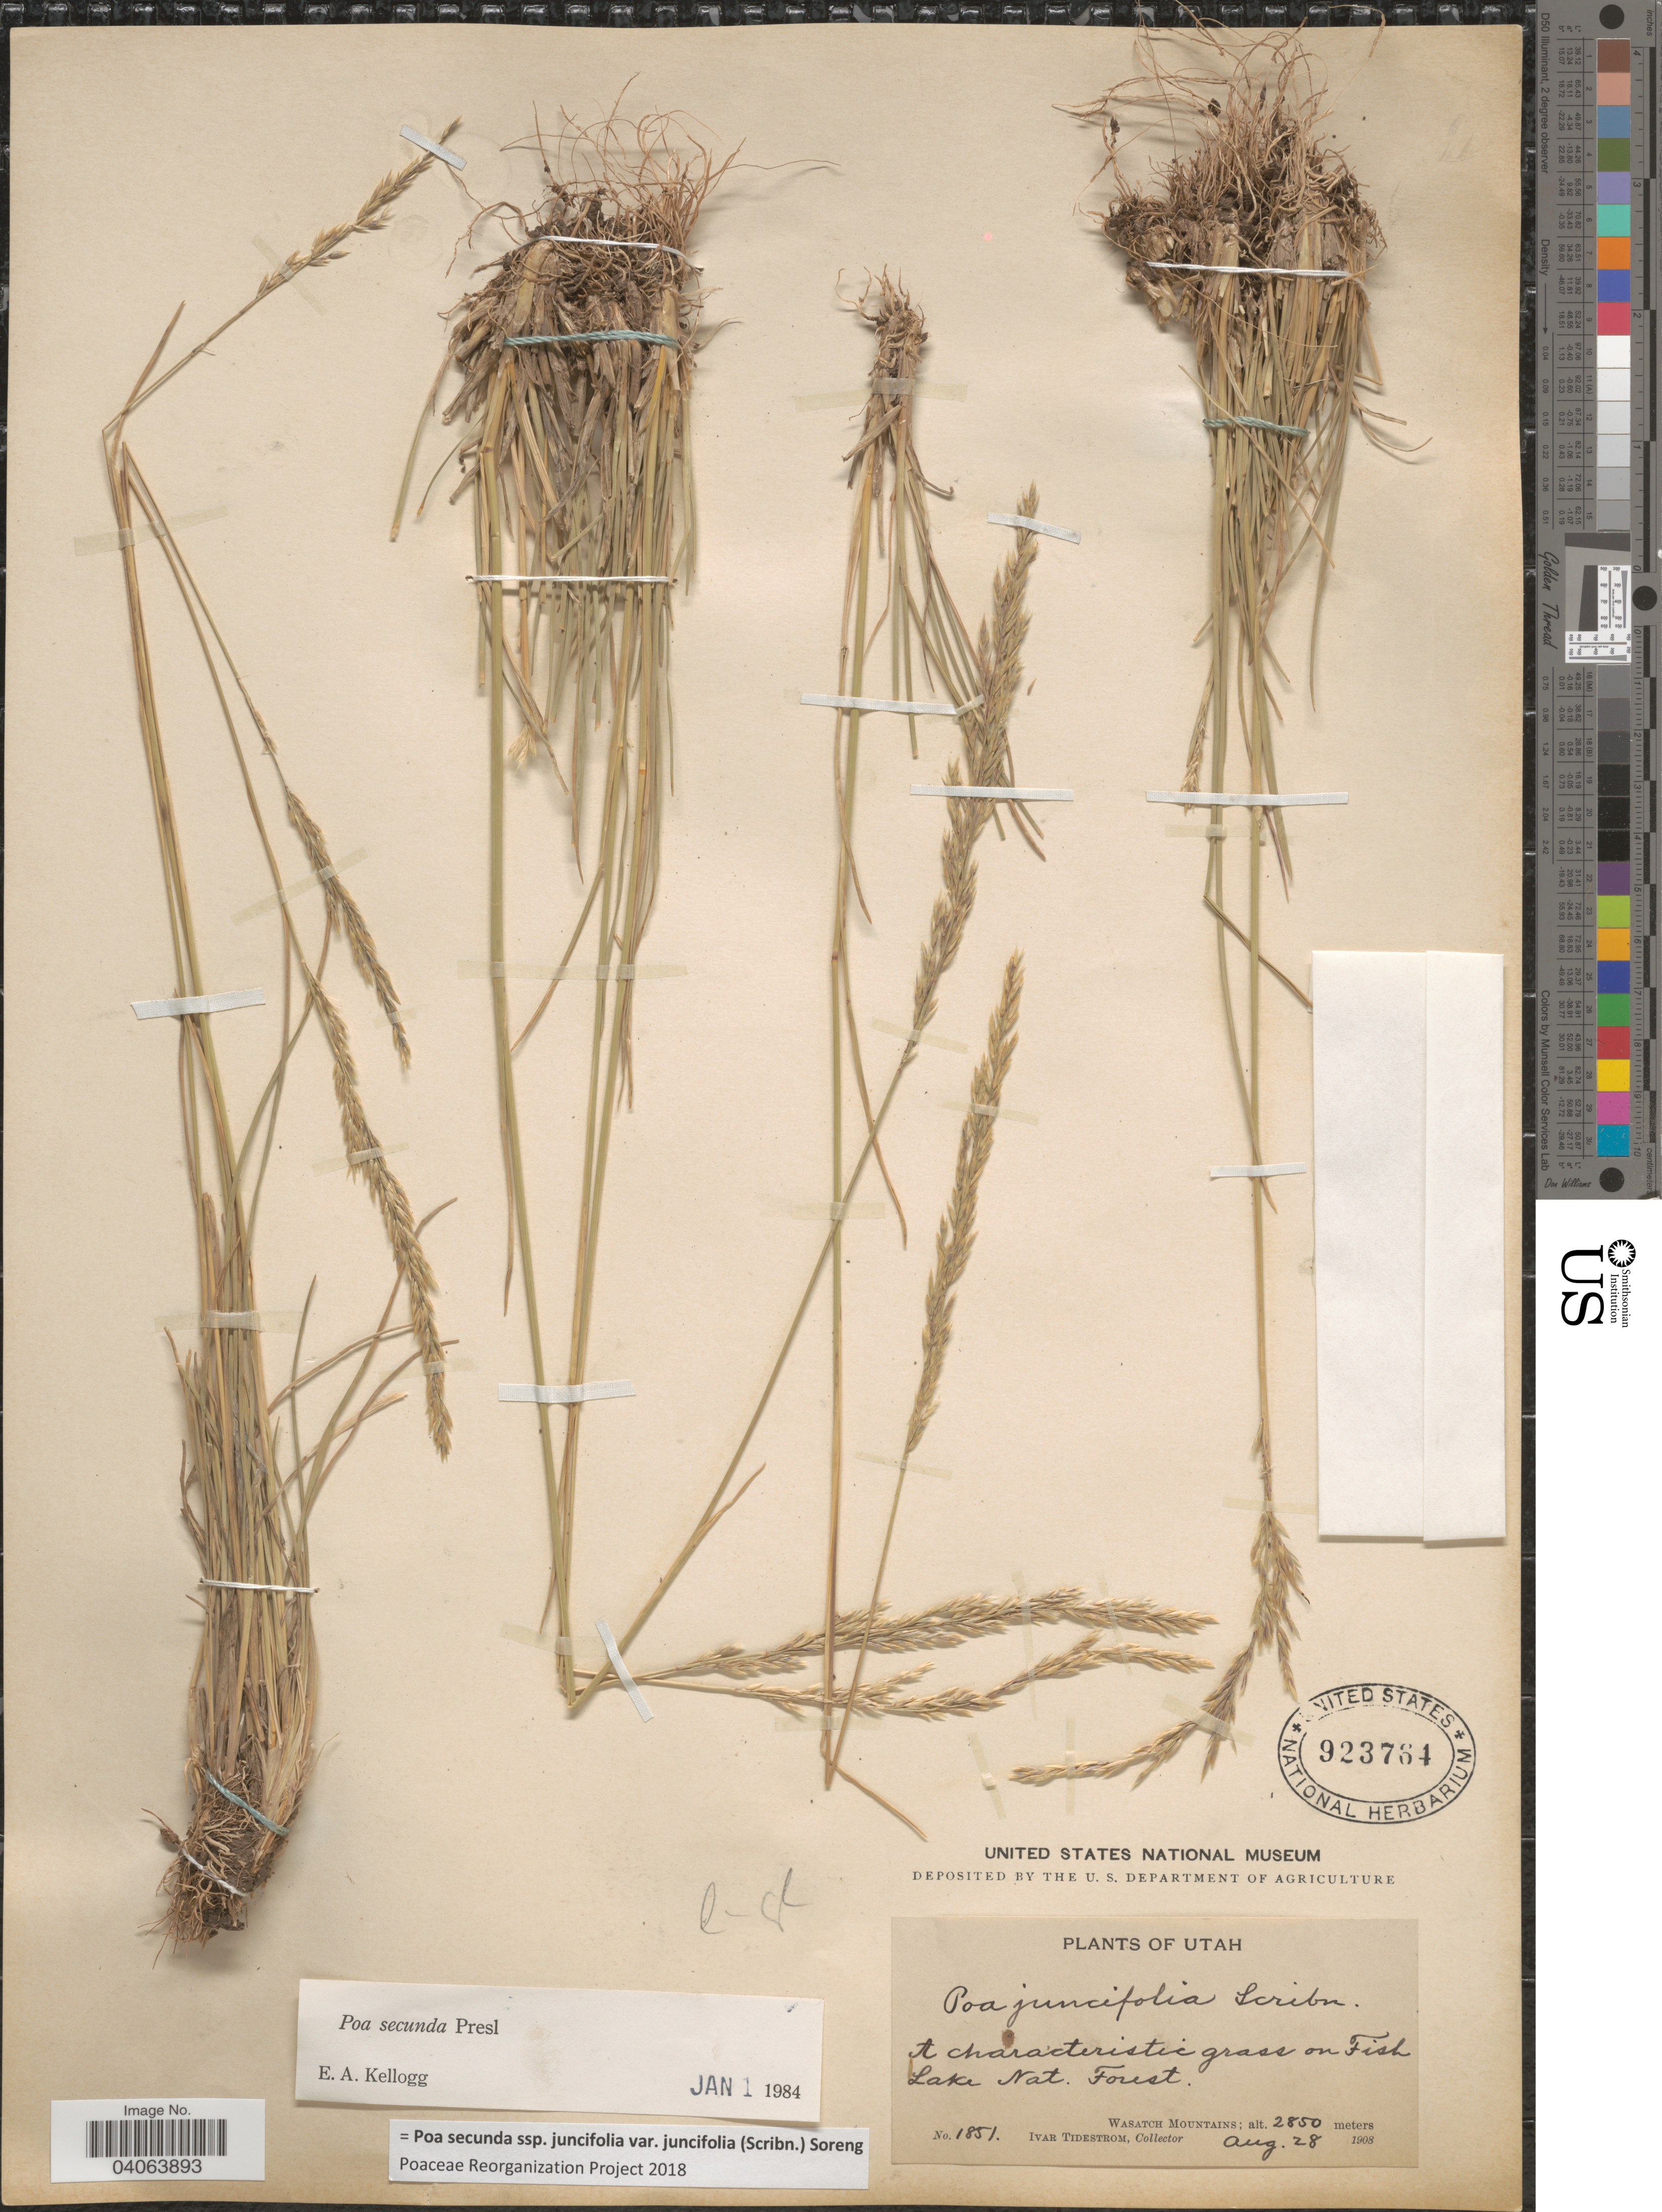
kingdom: Plantae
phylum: Tracheophyta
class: Liliopsida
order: Poales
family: Poaceae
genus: Poa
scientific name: Poa secunda subsp. juncifolia var. juncifolia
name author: (Scribn.) Soreng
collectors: I. F. Tidestrom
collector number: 1851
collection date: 1908-08-28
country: United States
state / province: Utah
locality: A characteristic grass on Fish Lake Nat. Forest. Wasatch Mountains.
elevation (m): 2850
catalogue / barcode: US 923764